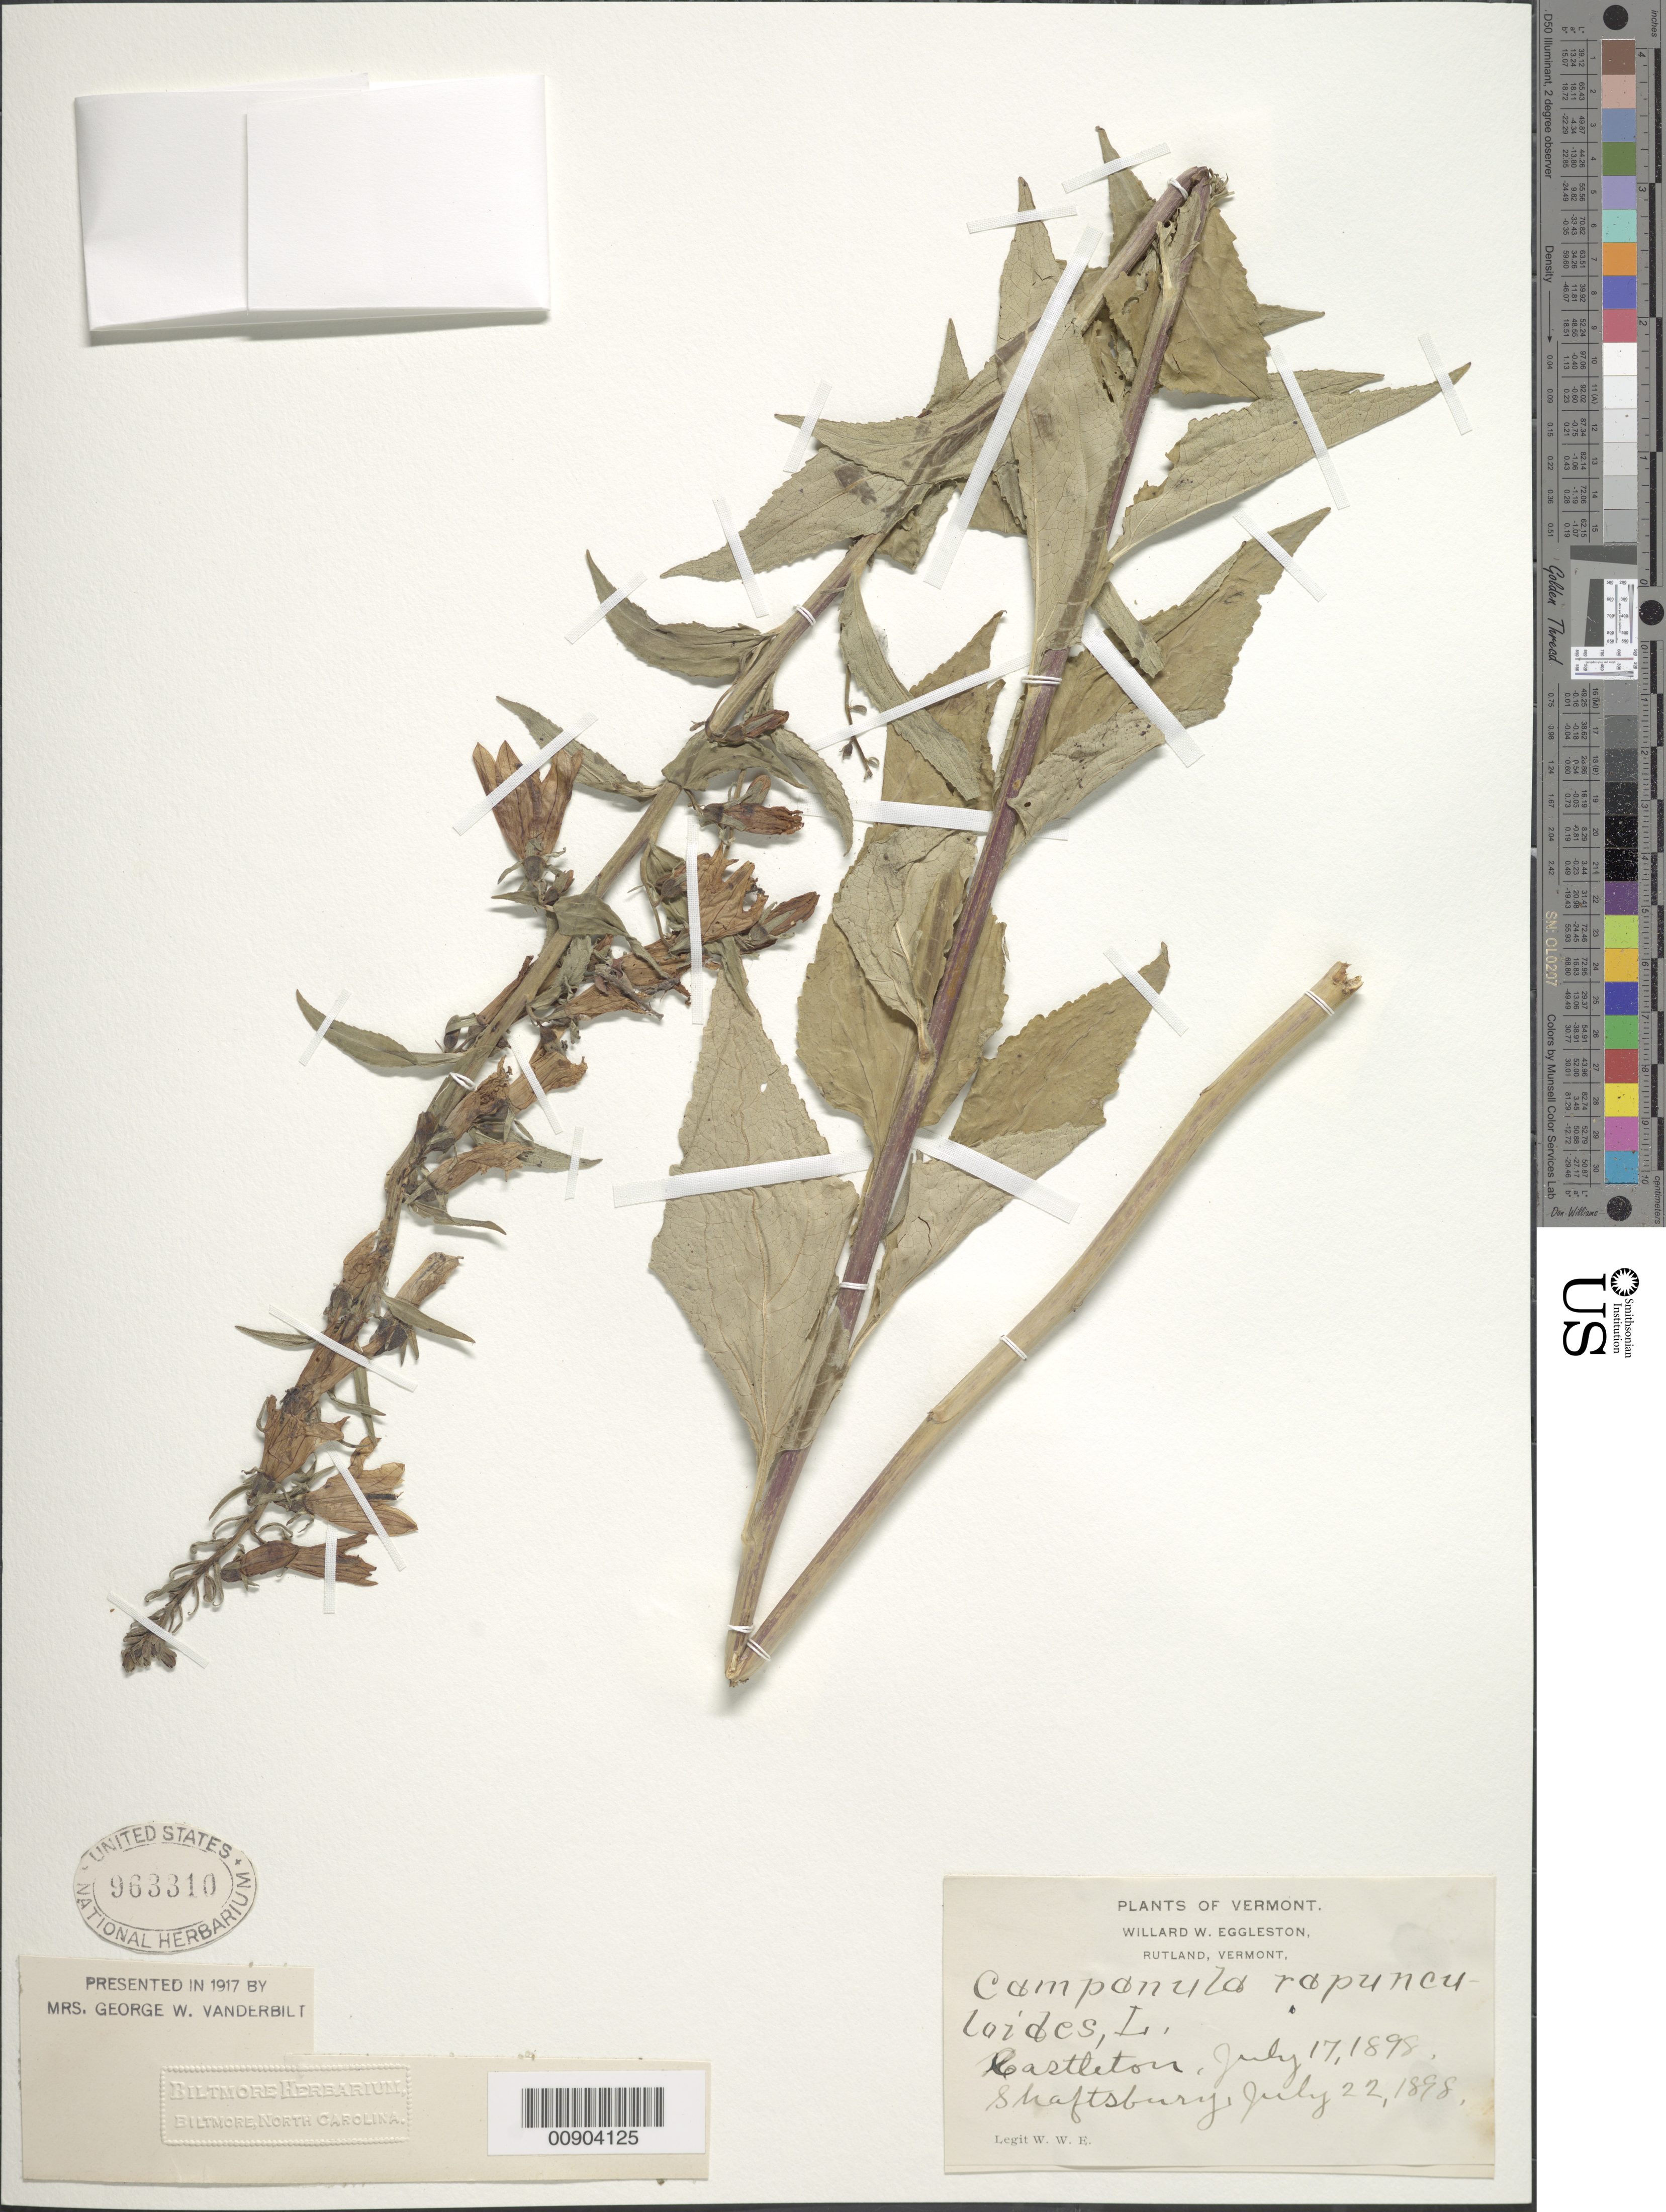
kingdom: Plantae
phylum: Tracheophyta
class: Magnoliopsida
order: Asterales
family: Campanulaceae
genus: Campanula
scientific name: Campanula rapunculoides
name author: L.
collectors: W. W. Eggleston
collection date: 1898-07-17/1898-07-22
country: United States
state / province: Vermont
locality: Rutland [unsure placement], Castleton, Shaftsbury.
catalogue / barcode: US 963310